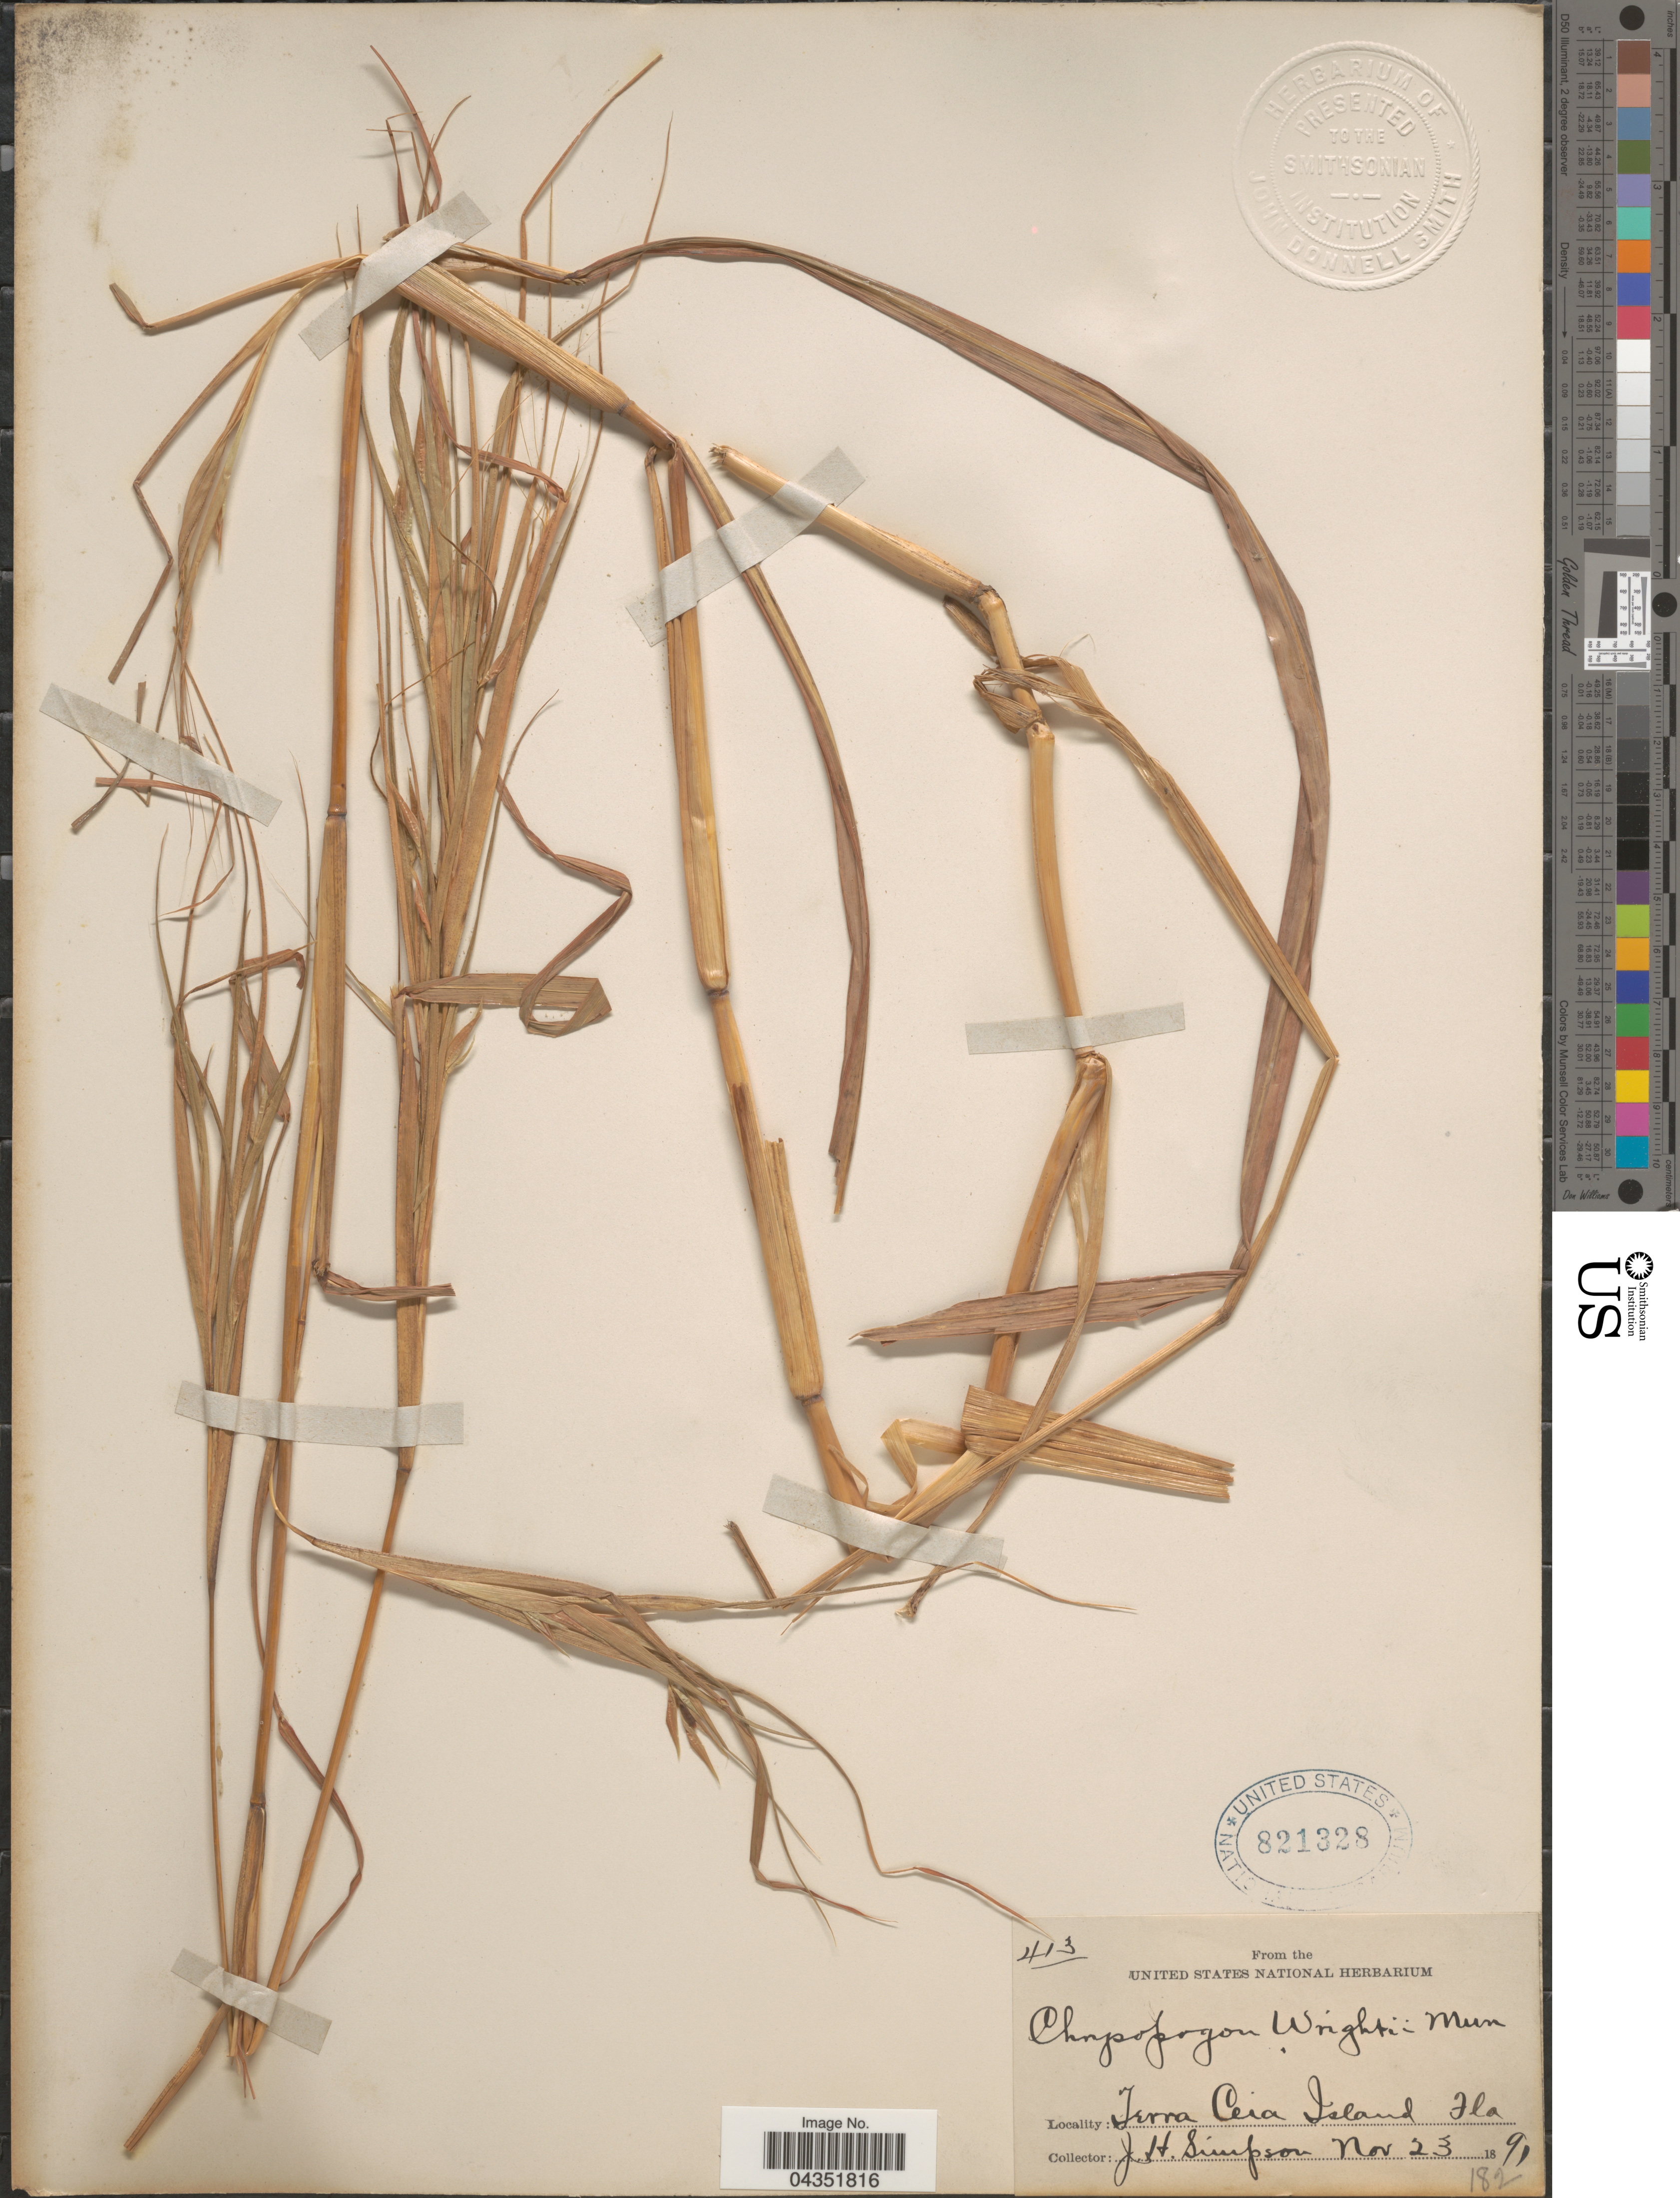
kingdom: Plantae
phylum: Tracheophyta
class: Liliopsida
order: Poales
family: Poaceae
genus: Heteropogon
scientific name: Heteropogon melanocarpus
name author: (Elliott) Benth.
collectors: J. H. Simpson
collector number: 413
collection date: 1891-11-23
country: United States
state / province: Florida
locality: Terra Ceia Island.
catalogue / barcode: US 821328